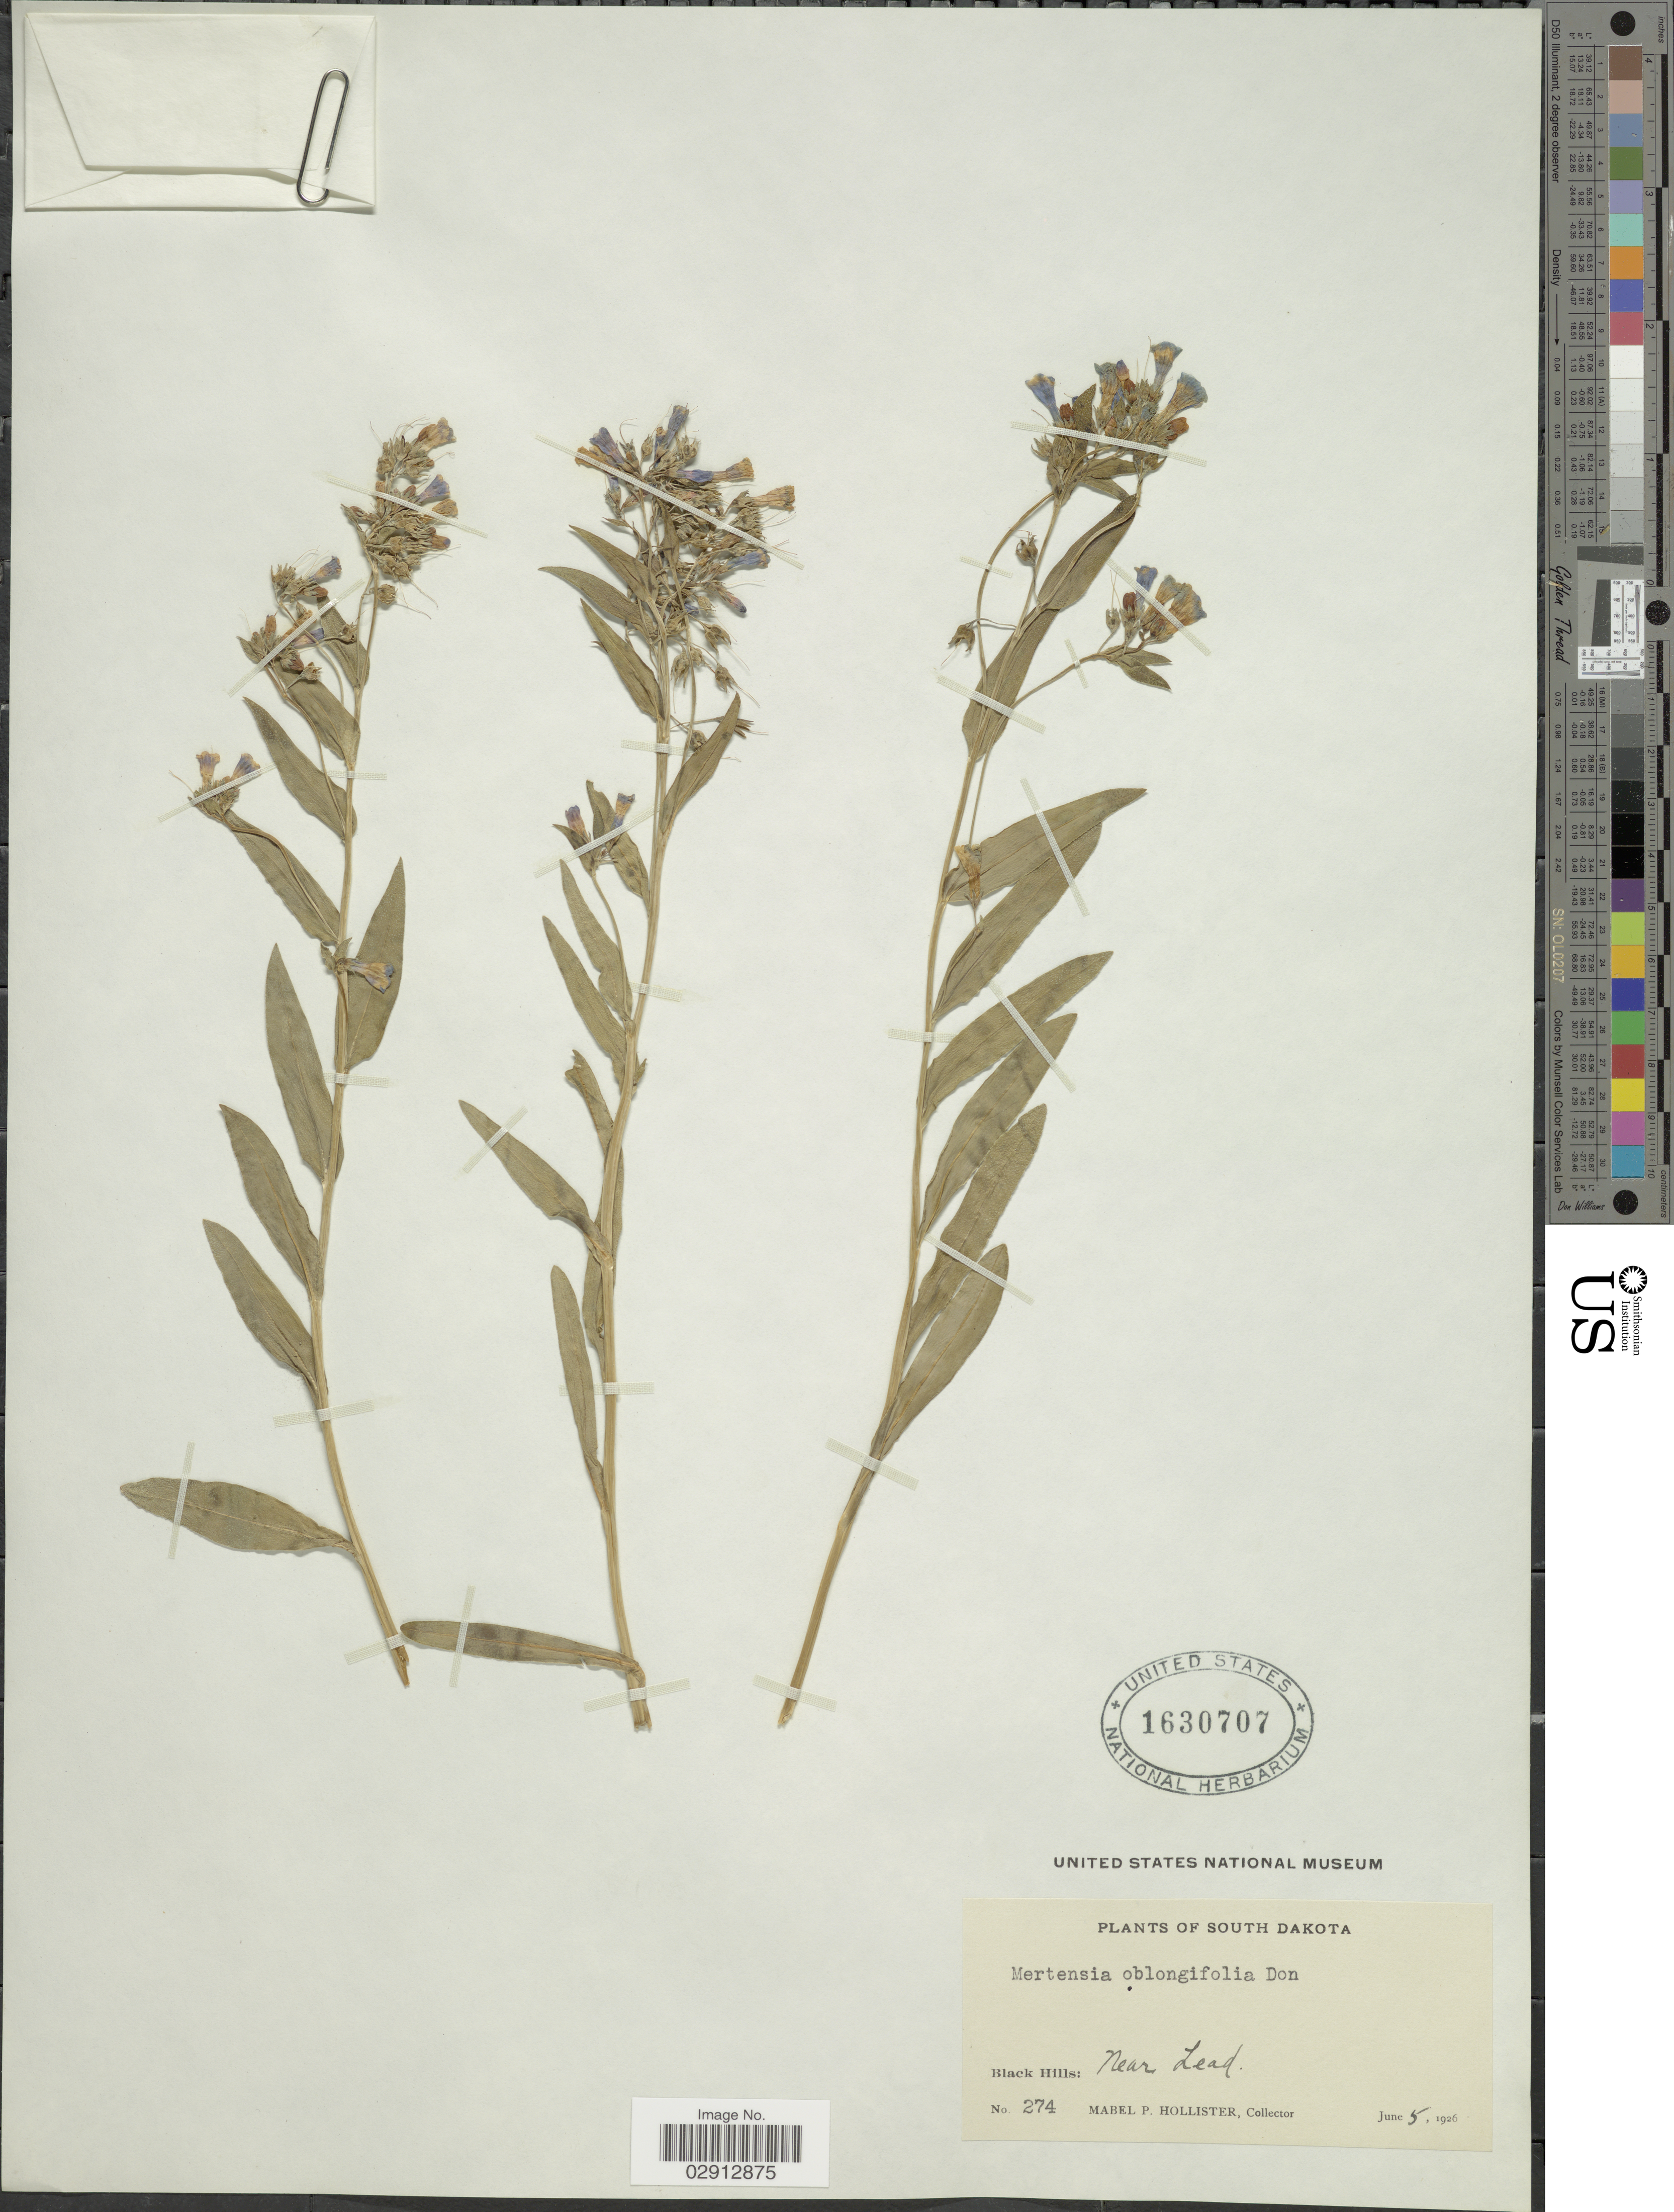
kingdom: Plantae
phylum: Tracheophyta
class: Magnoliopsida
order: Boraginales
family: Boraginaceae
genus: Mertensia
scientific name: Mertensia oblongifolia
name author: (Nutt.) G. Don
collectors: M. Hollister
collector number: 274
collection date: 1926-06-05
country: United States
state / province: South Dakota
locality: Black Hills: Near Lead.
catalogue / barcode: US 1630707